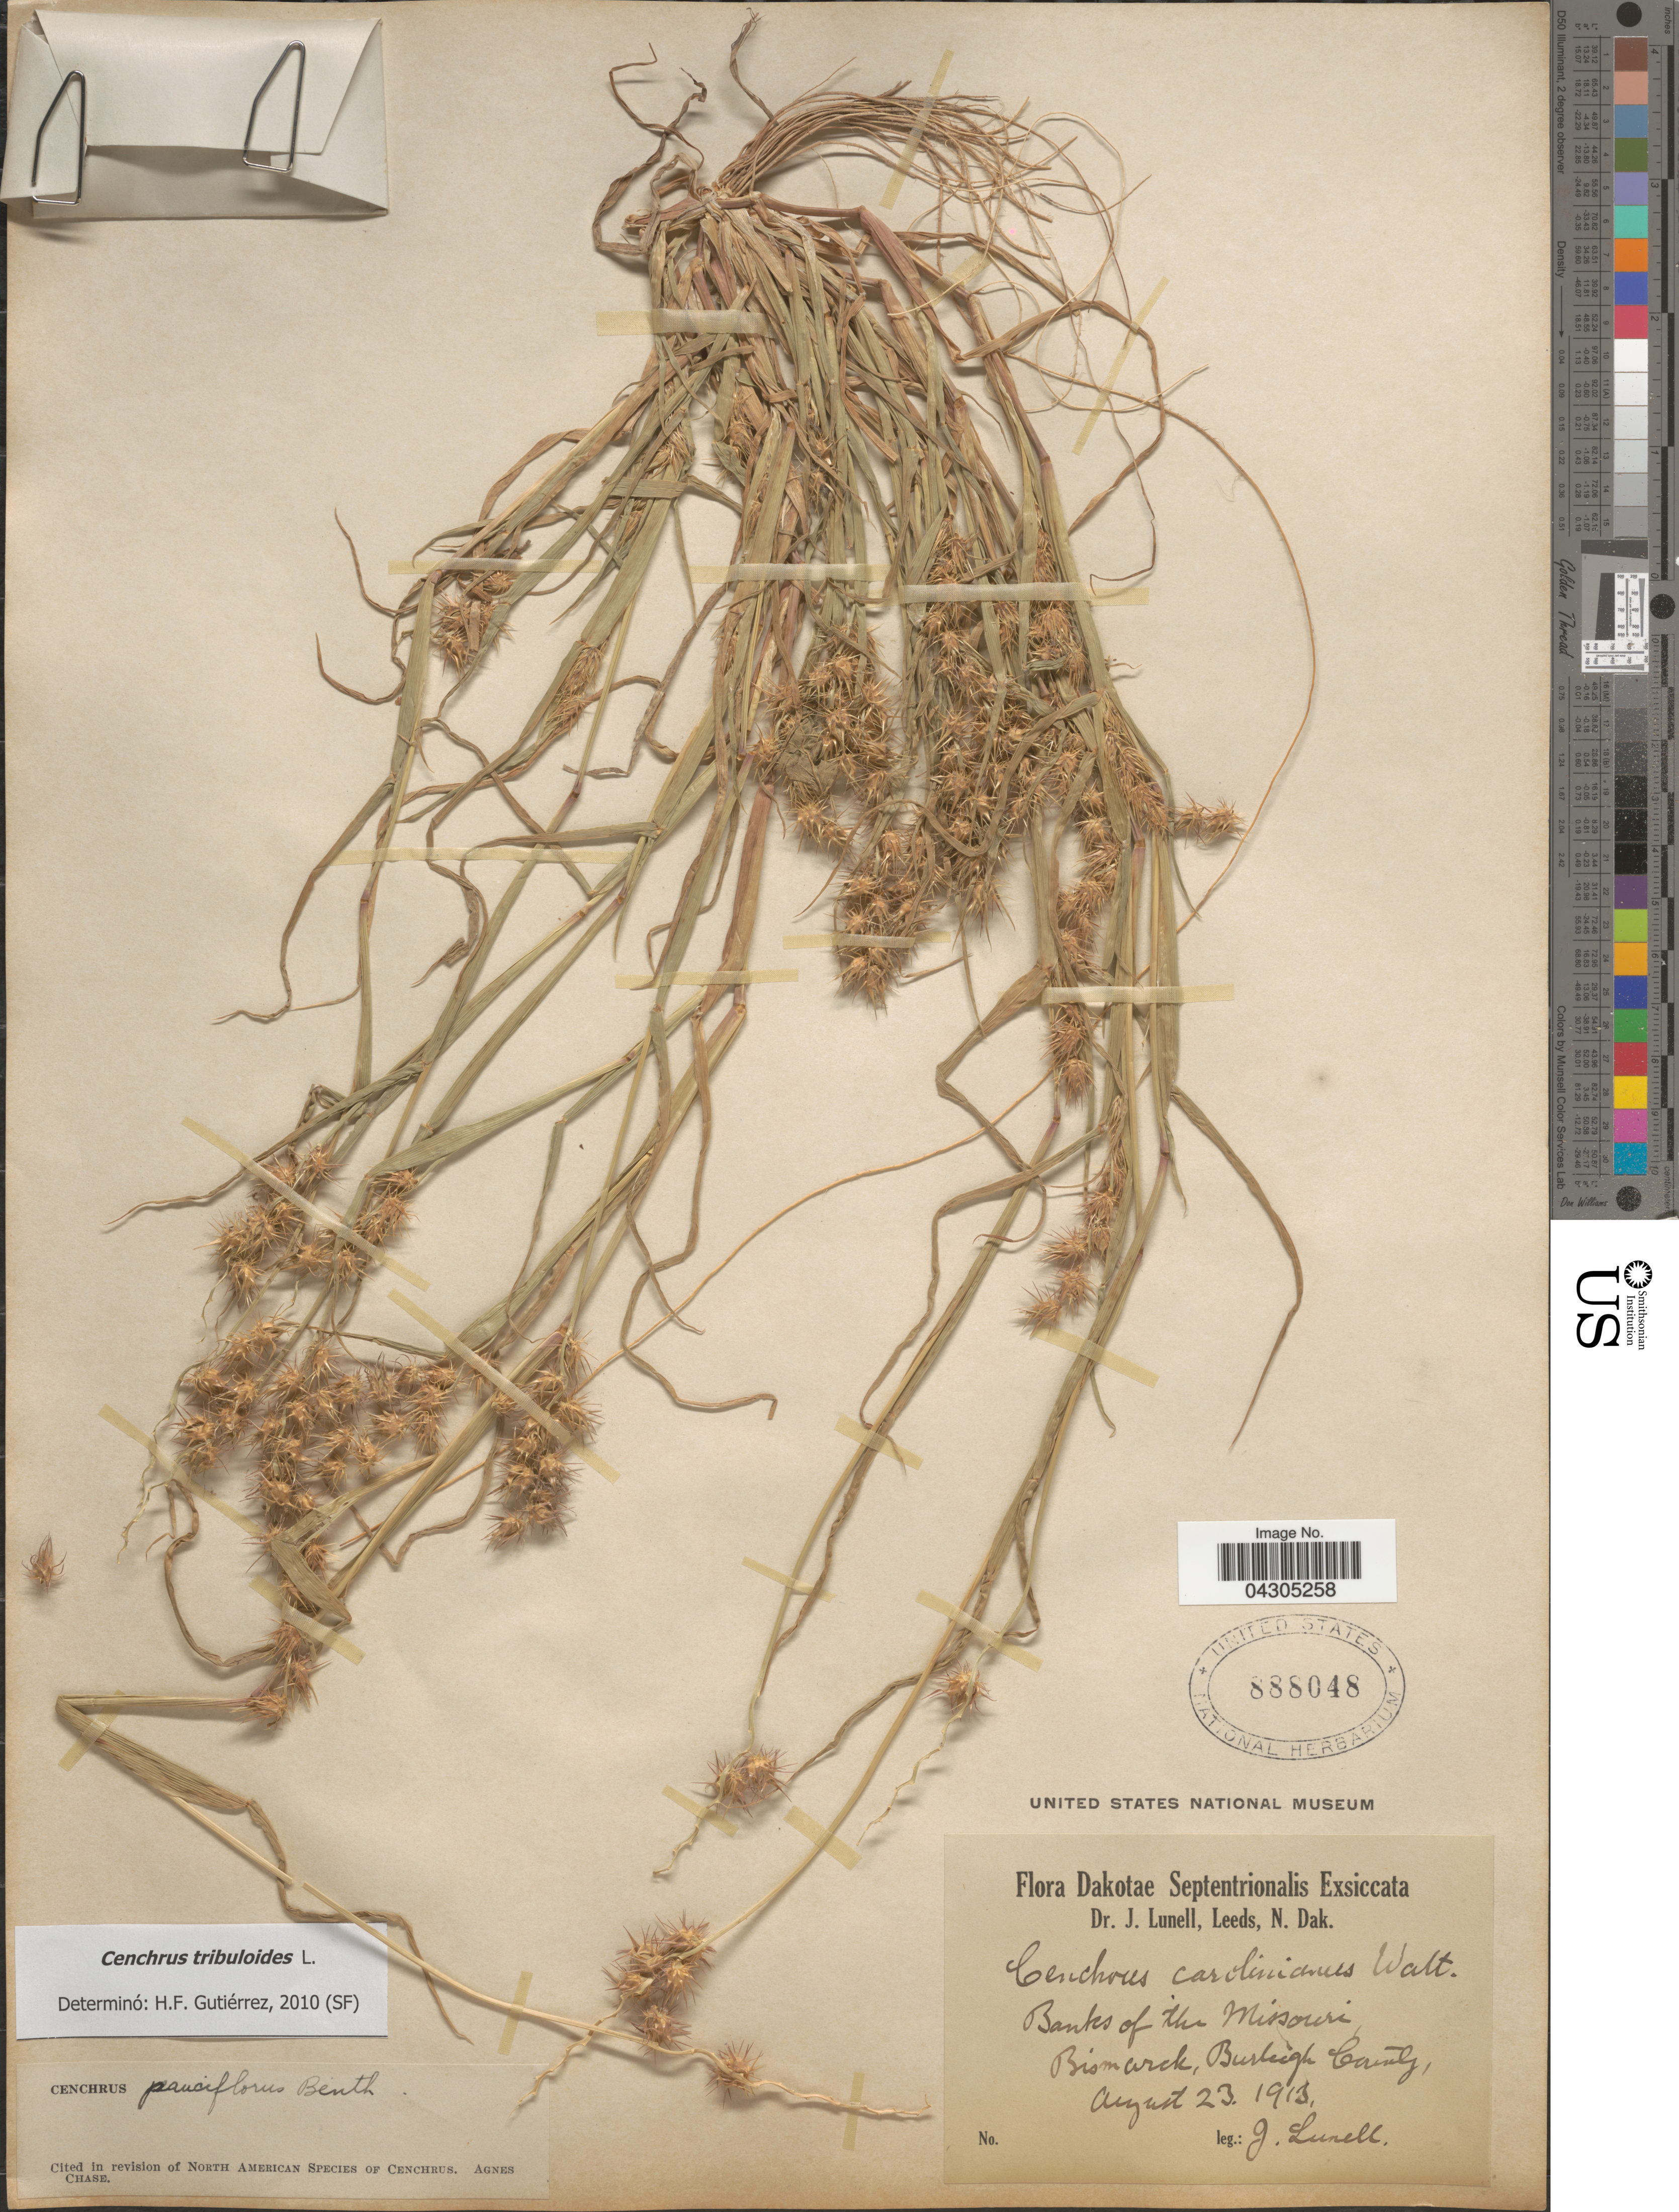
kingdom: Plantae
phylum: Tracheophyta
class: Liliopsida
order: Poales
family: Poaceae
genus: Cenchrus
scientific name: Cenchrus tribuloides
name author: L.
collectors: J. Lunell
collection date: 1913-08-23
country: United States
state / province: North Dakota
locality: Dakotae Septentrionalis. Banks of the Missouri Bismarck, Burleigh County.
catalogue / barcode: US 888048